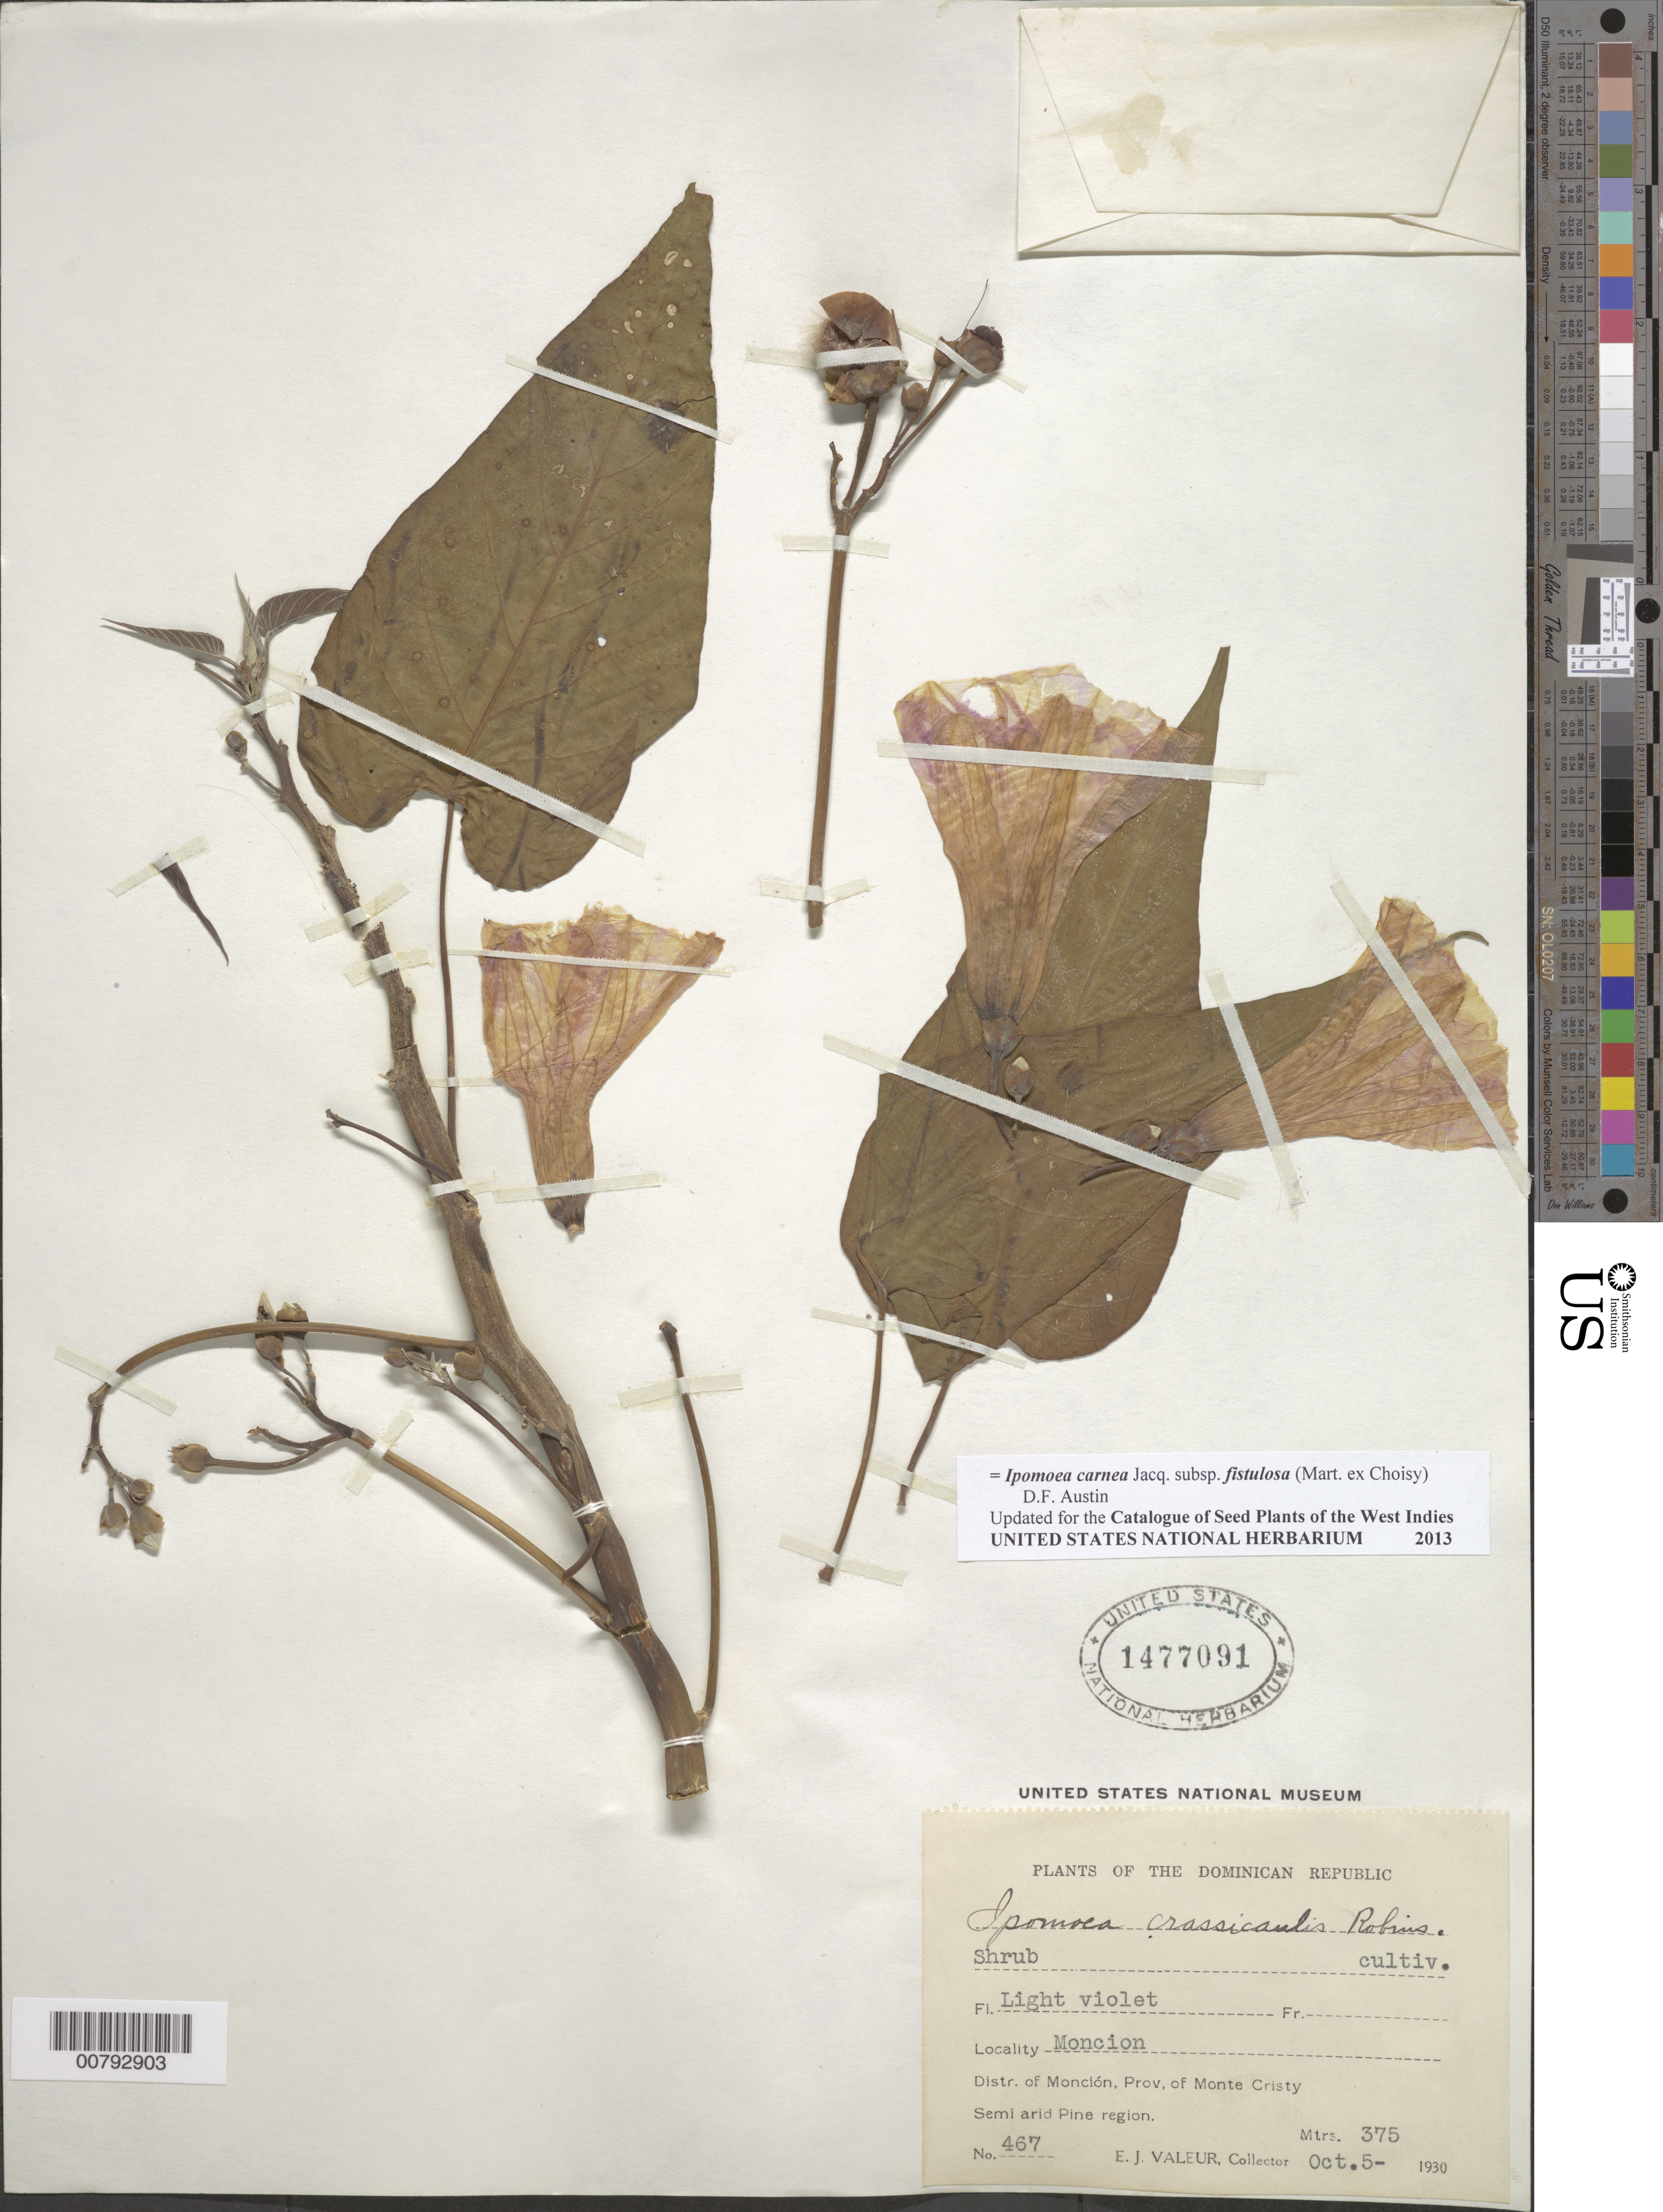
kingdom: Plantae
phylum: Tracheophyta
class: Magnoliopsida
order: Solanales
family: Convolvulaceae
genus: Ipomoea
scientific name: Ipomoea carnea subsp. fistulosa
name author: (Mart. ex Choisy) D.F. Austin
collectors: E. Valeur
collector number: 467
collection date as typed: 05 Oct 1930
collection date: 1930-10-05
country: Dominican Republic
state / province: Monte Cristi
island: Hispaniola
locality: Distr. of Monción, Moncion.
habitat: Semi arid Pine region.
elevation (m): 375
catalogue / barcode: US 1477091